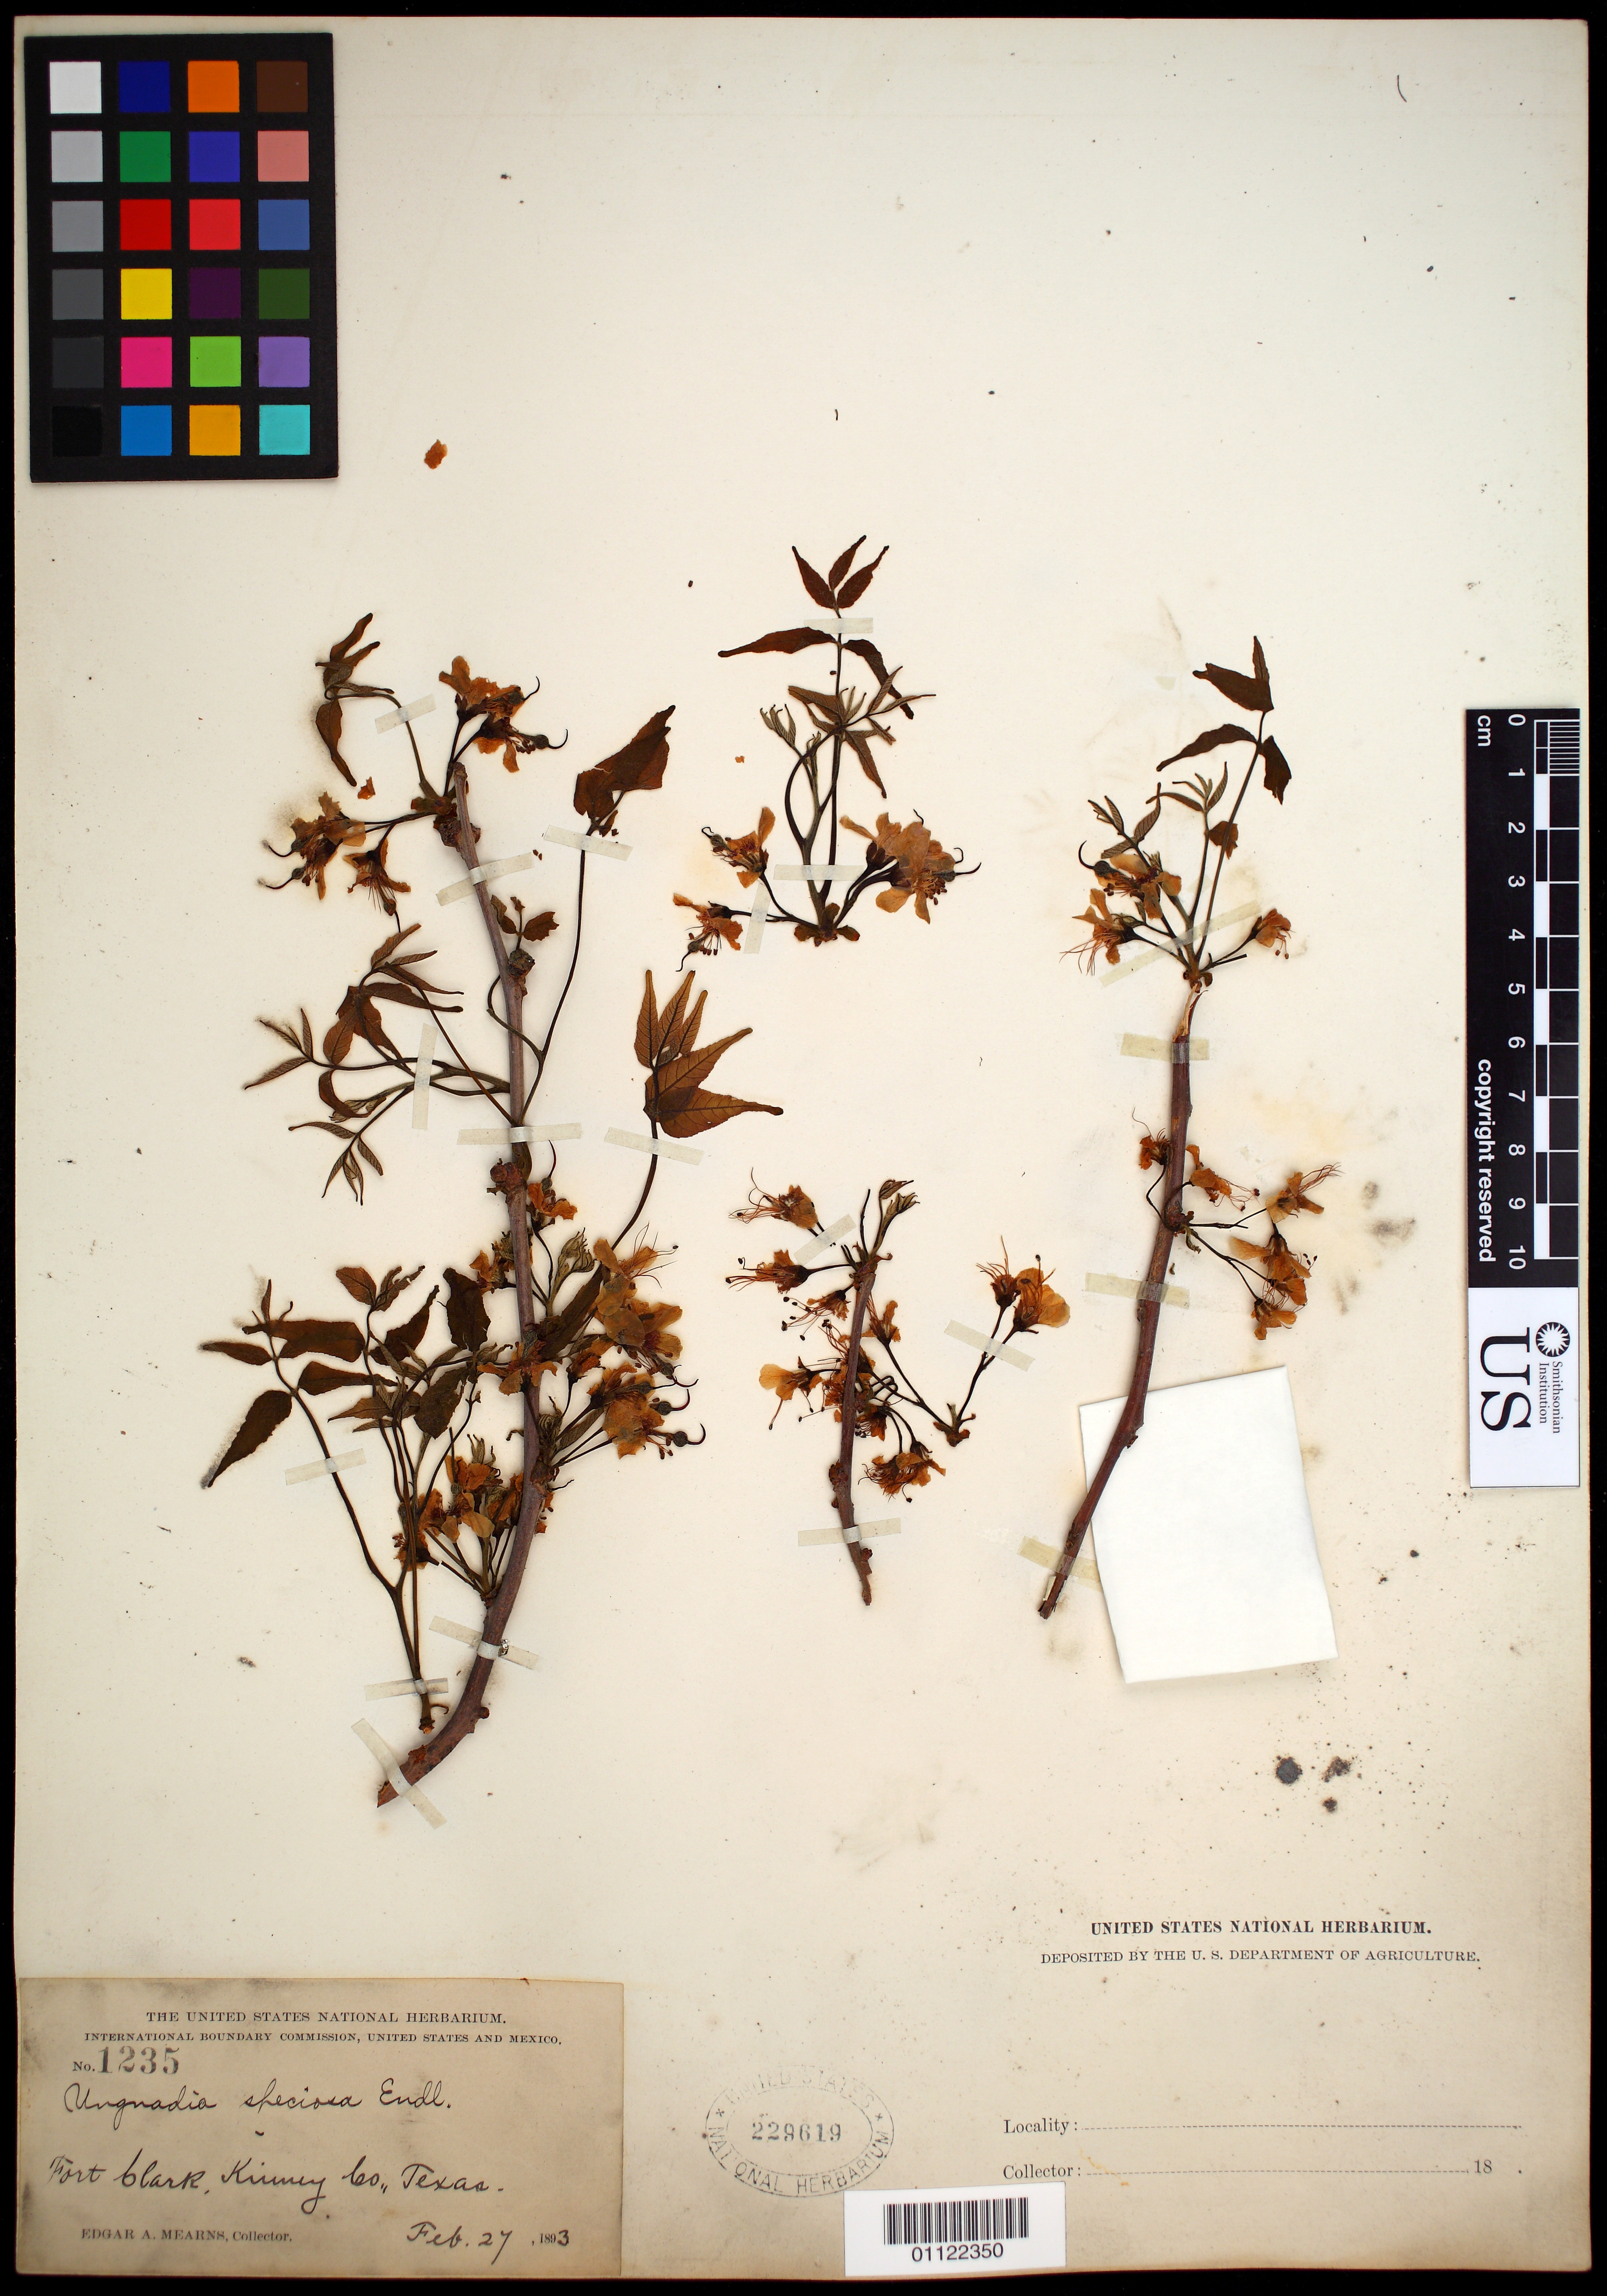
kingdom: Plantae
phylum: Tracheophyta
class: Magnoliopsida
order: Sapindales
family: Sapindaceae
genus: Ungnadia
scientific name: Ungnadia speciosa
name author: Endl.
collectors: E. A. Mearns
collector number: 1235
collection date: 1893-02-27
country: United States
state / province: Texas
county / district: Kinney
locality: Fort Clark.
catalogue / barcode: US 229619